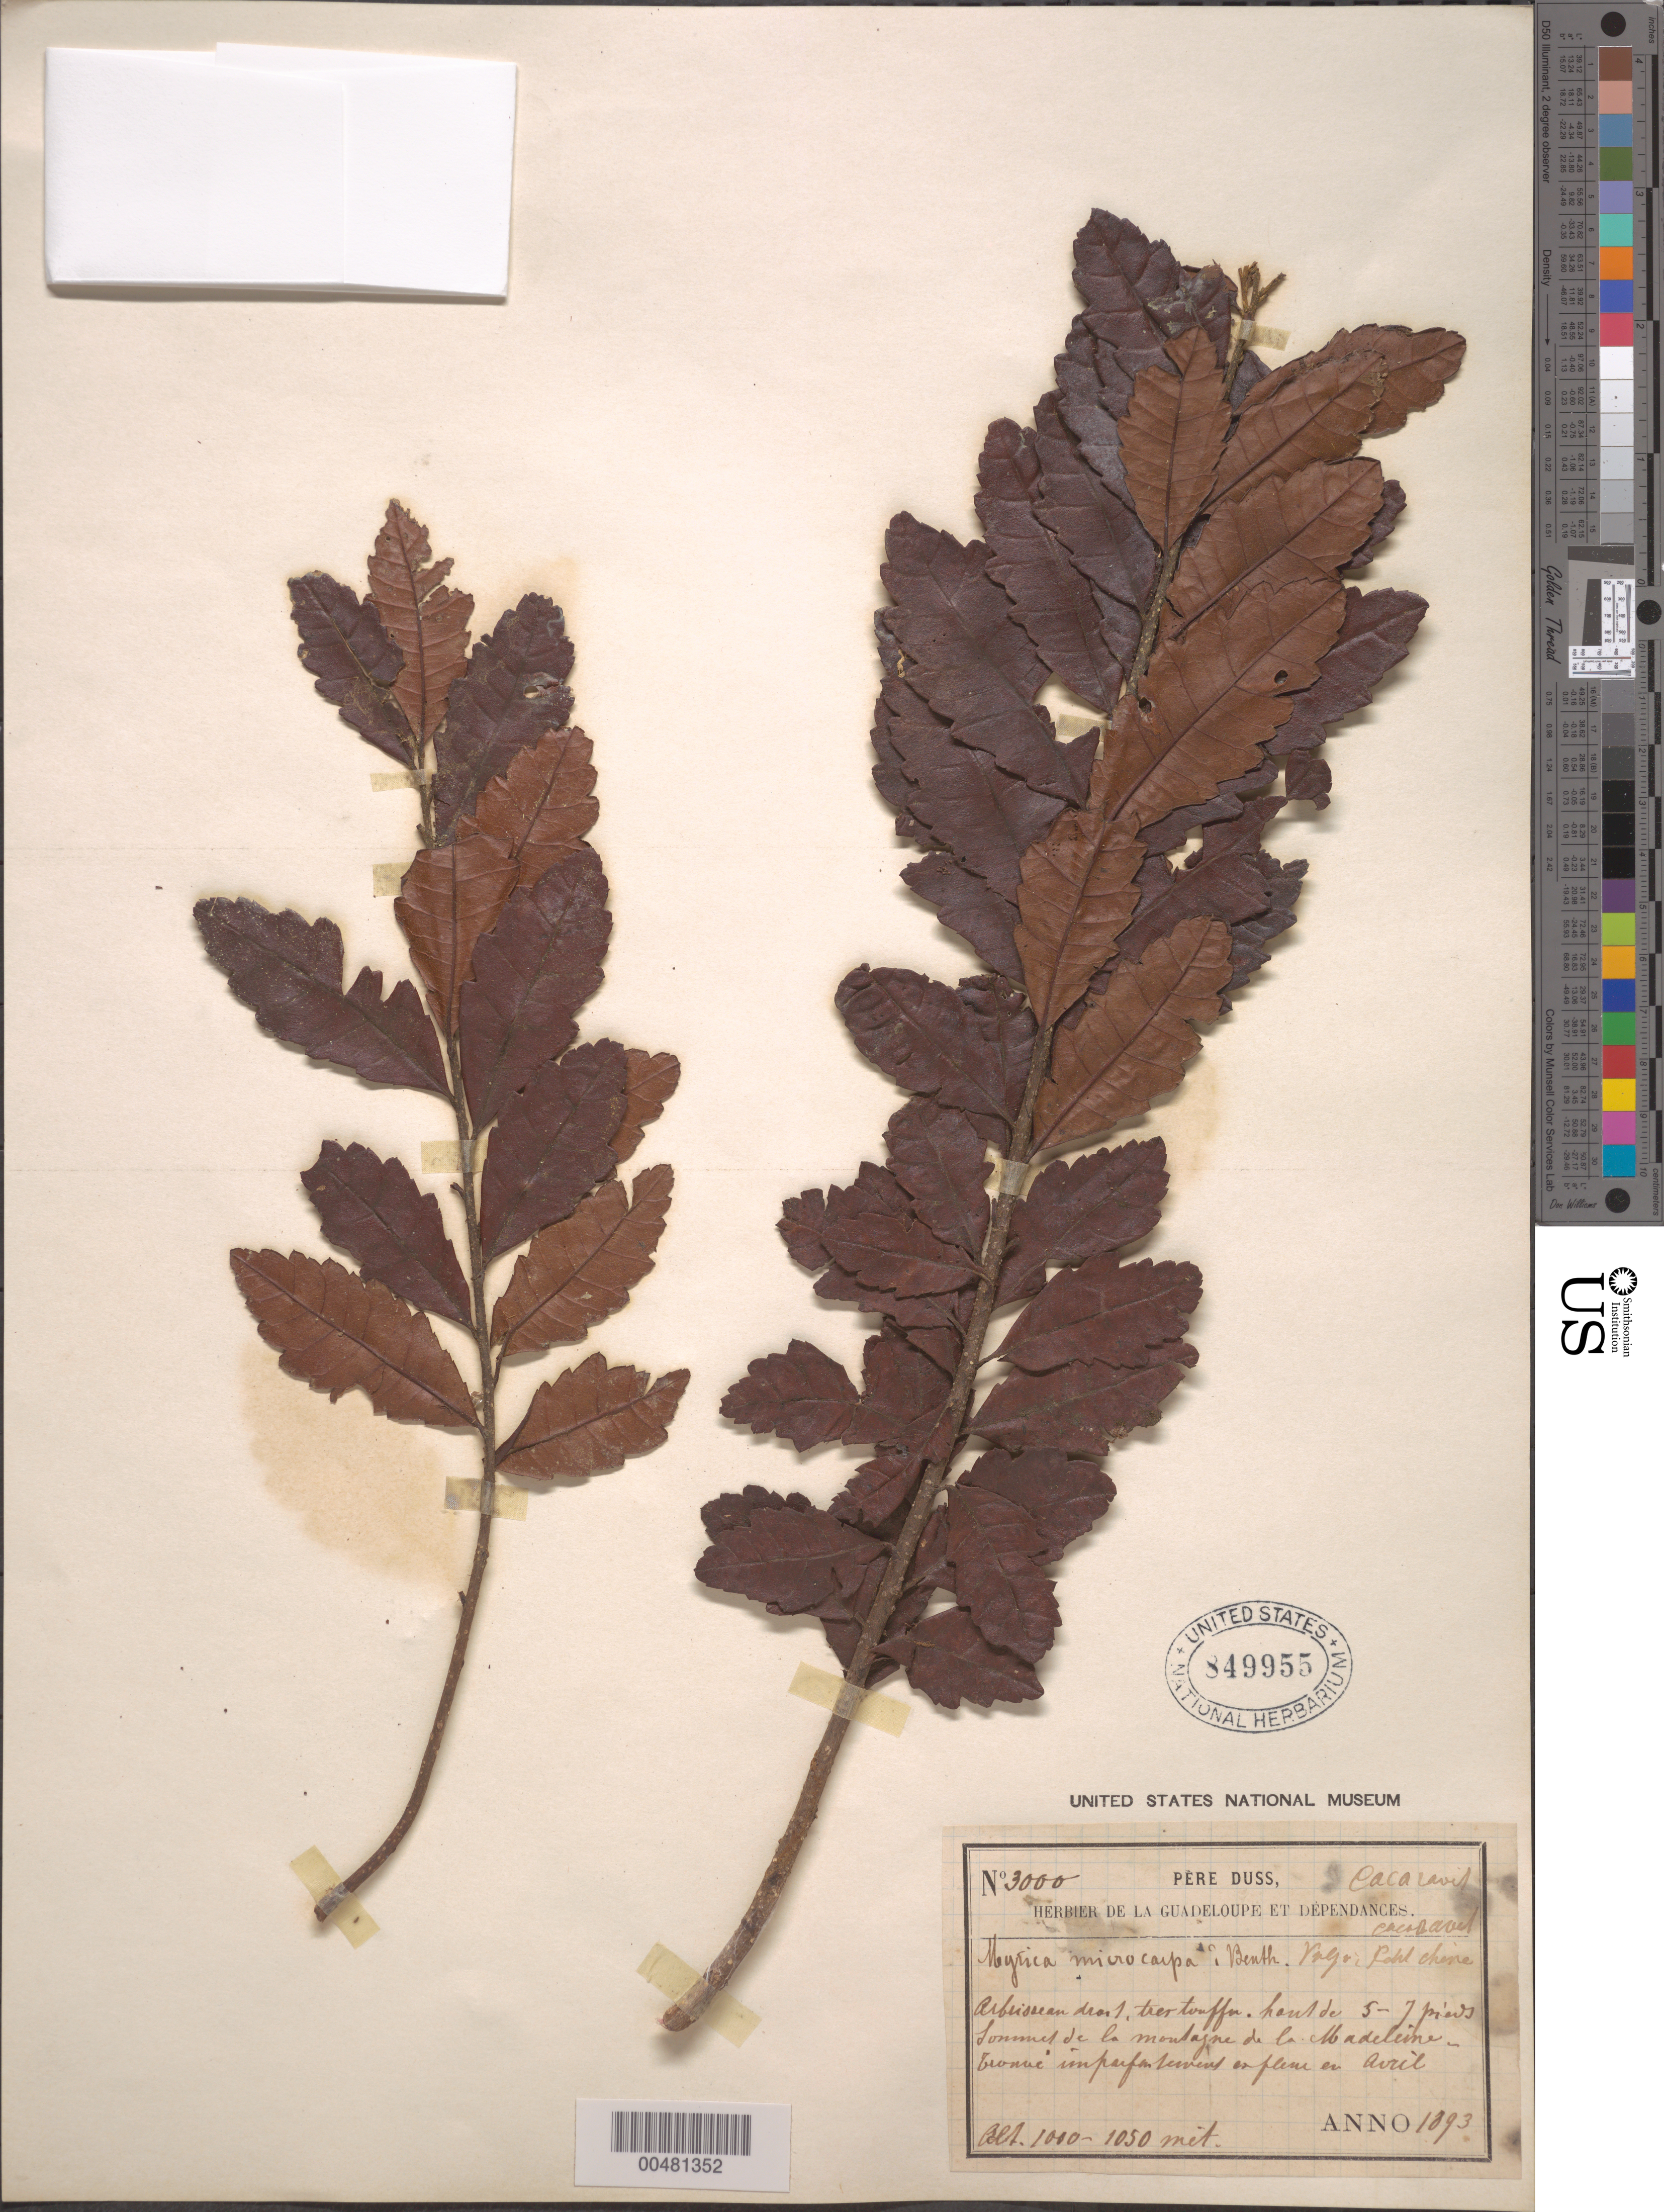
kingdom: Plantae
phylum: Tracheophyta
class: Magnoliopsida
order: Fagales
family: Myricaceae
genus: Myrica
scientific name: Myrica pubescens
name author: Humb. & Bonpl. ex Willd.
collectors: Père Duss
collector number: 3000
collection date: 1893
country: Guadeloupe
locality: Montagne de la Madeleine.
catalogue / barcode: US 849955